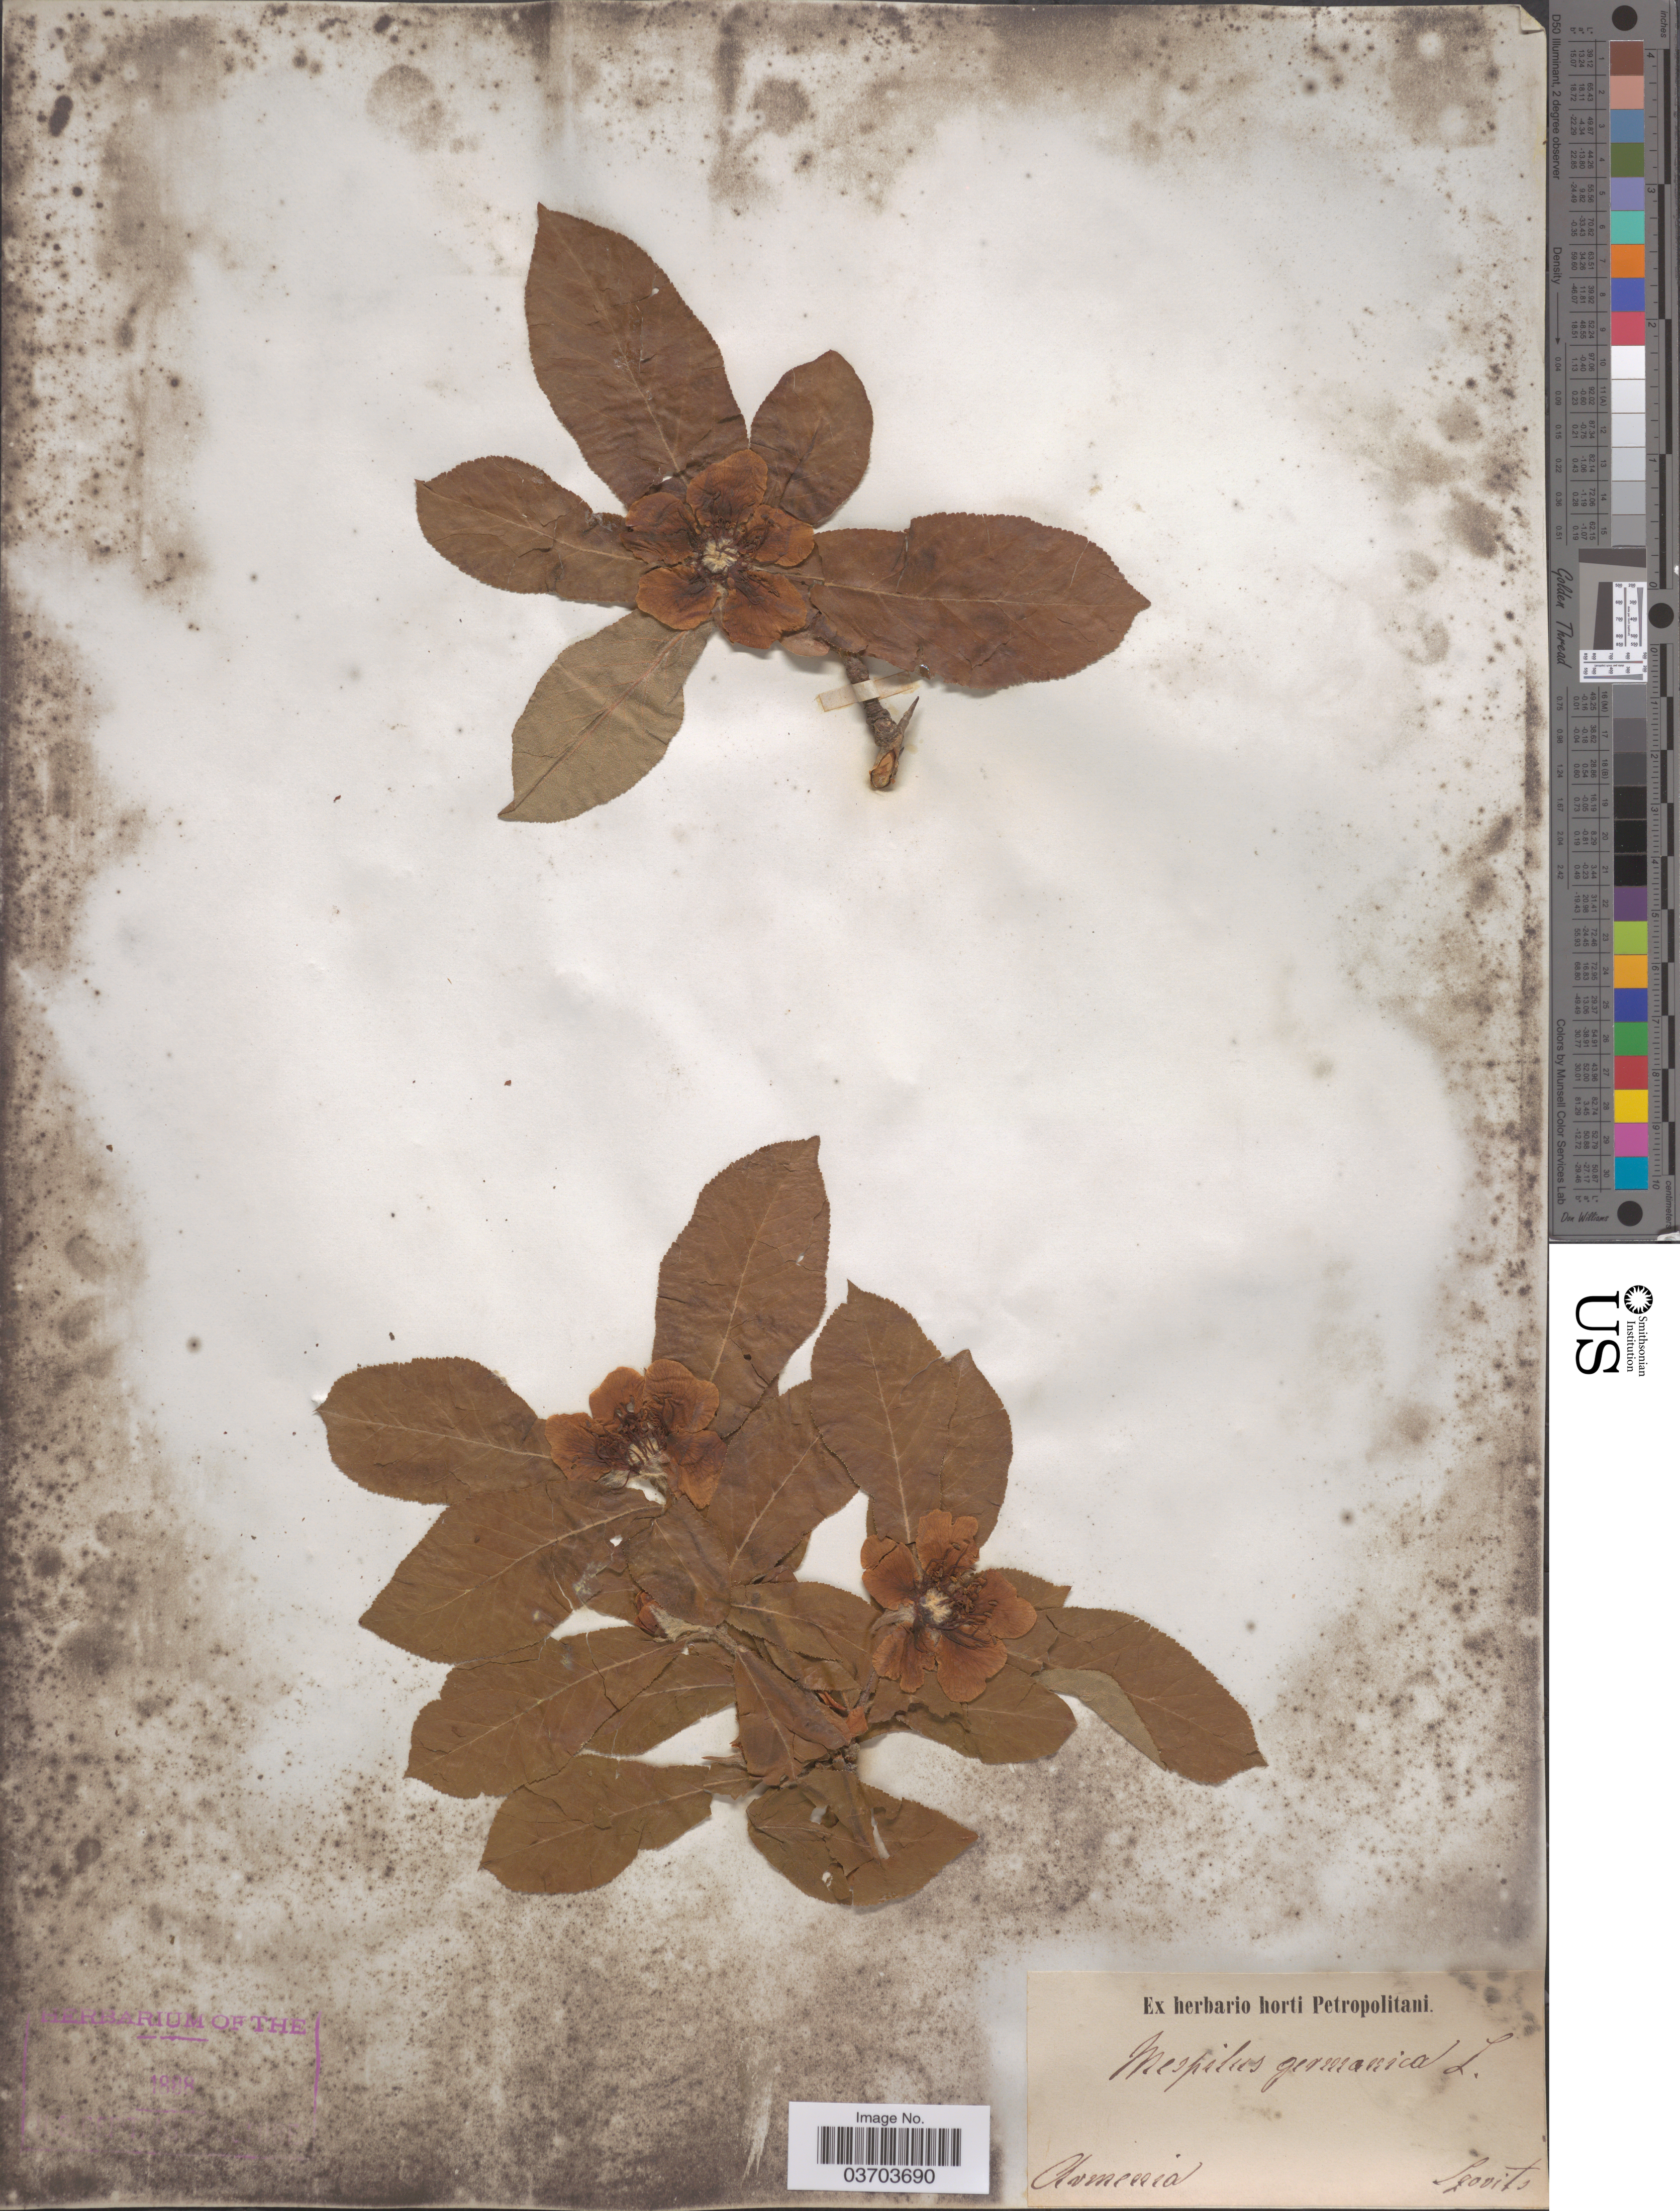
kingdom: Plantae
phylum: Tracheophyta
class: Magnoliopsida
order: Rosales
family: Rosaceae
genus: Crataegus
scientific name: Crataegus germanica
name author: (L.) Kuntze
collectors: Szovits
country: Armenia